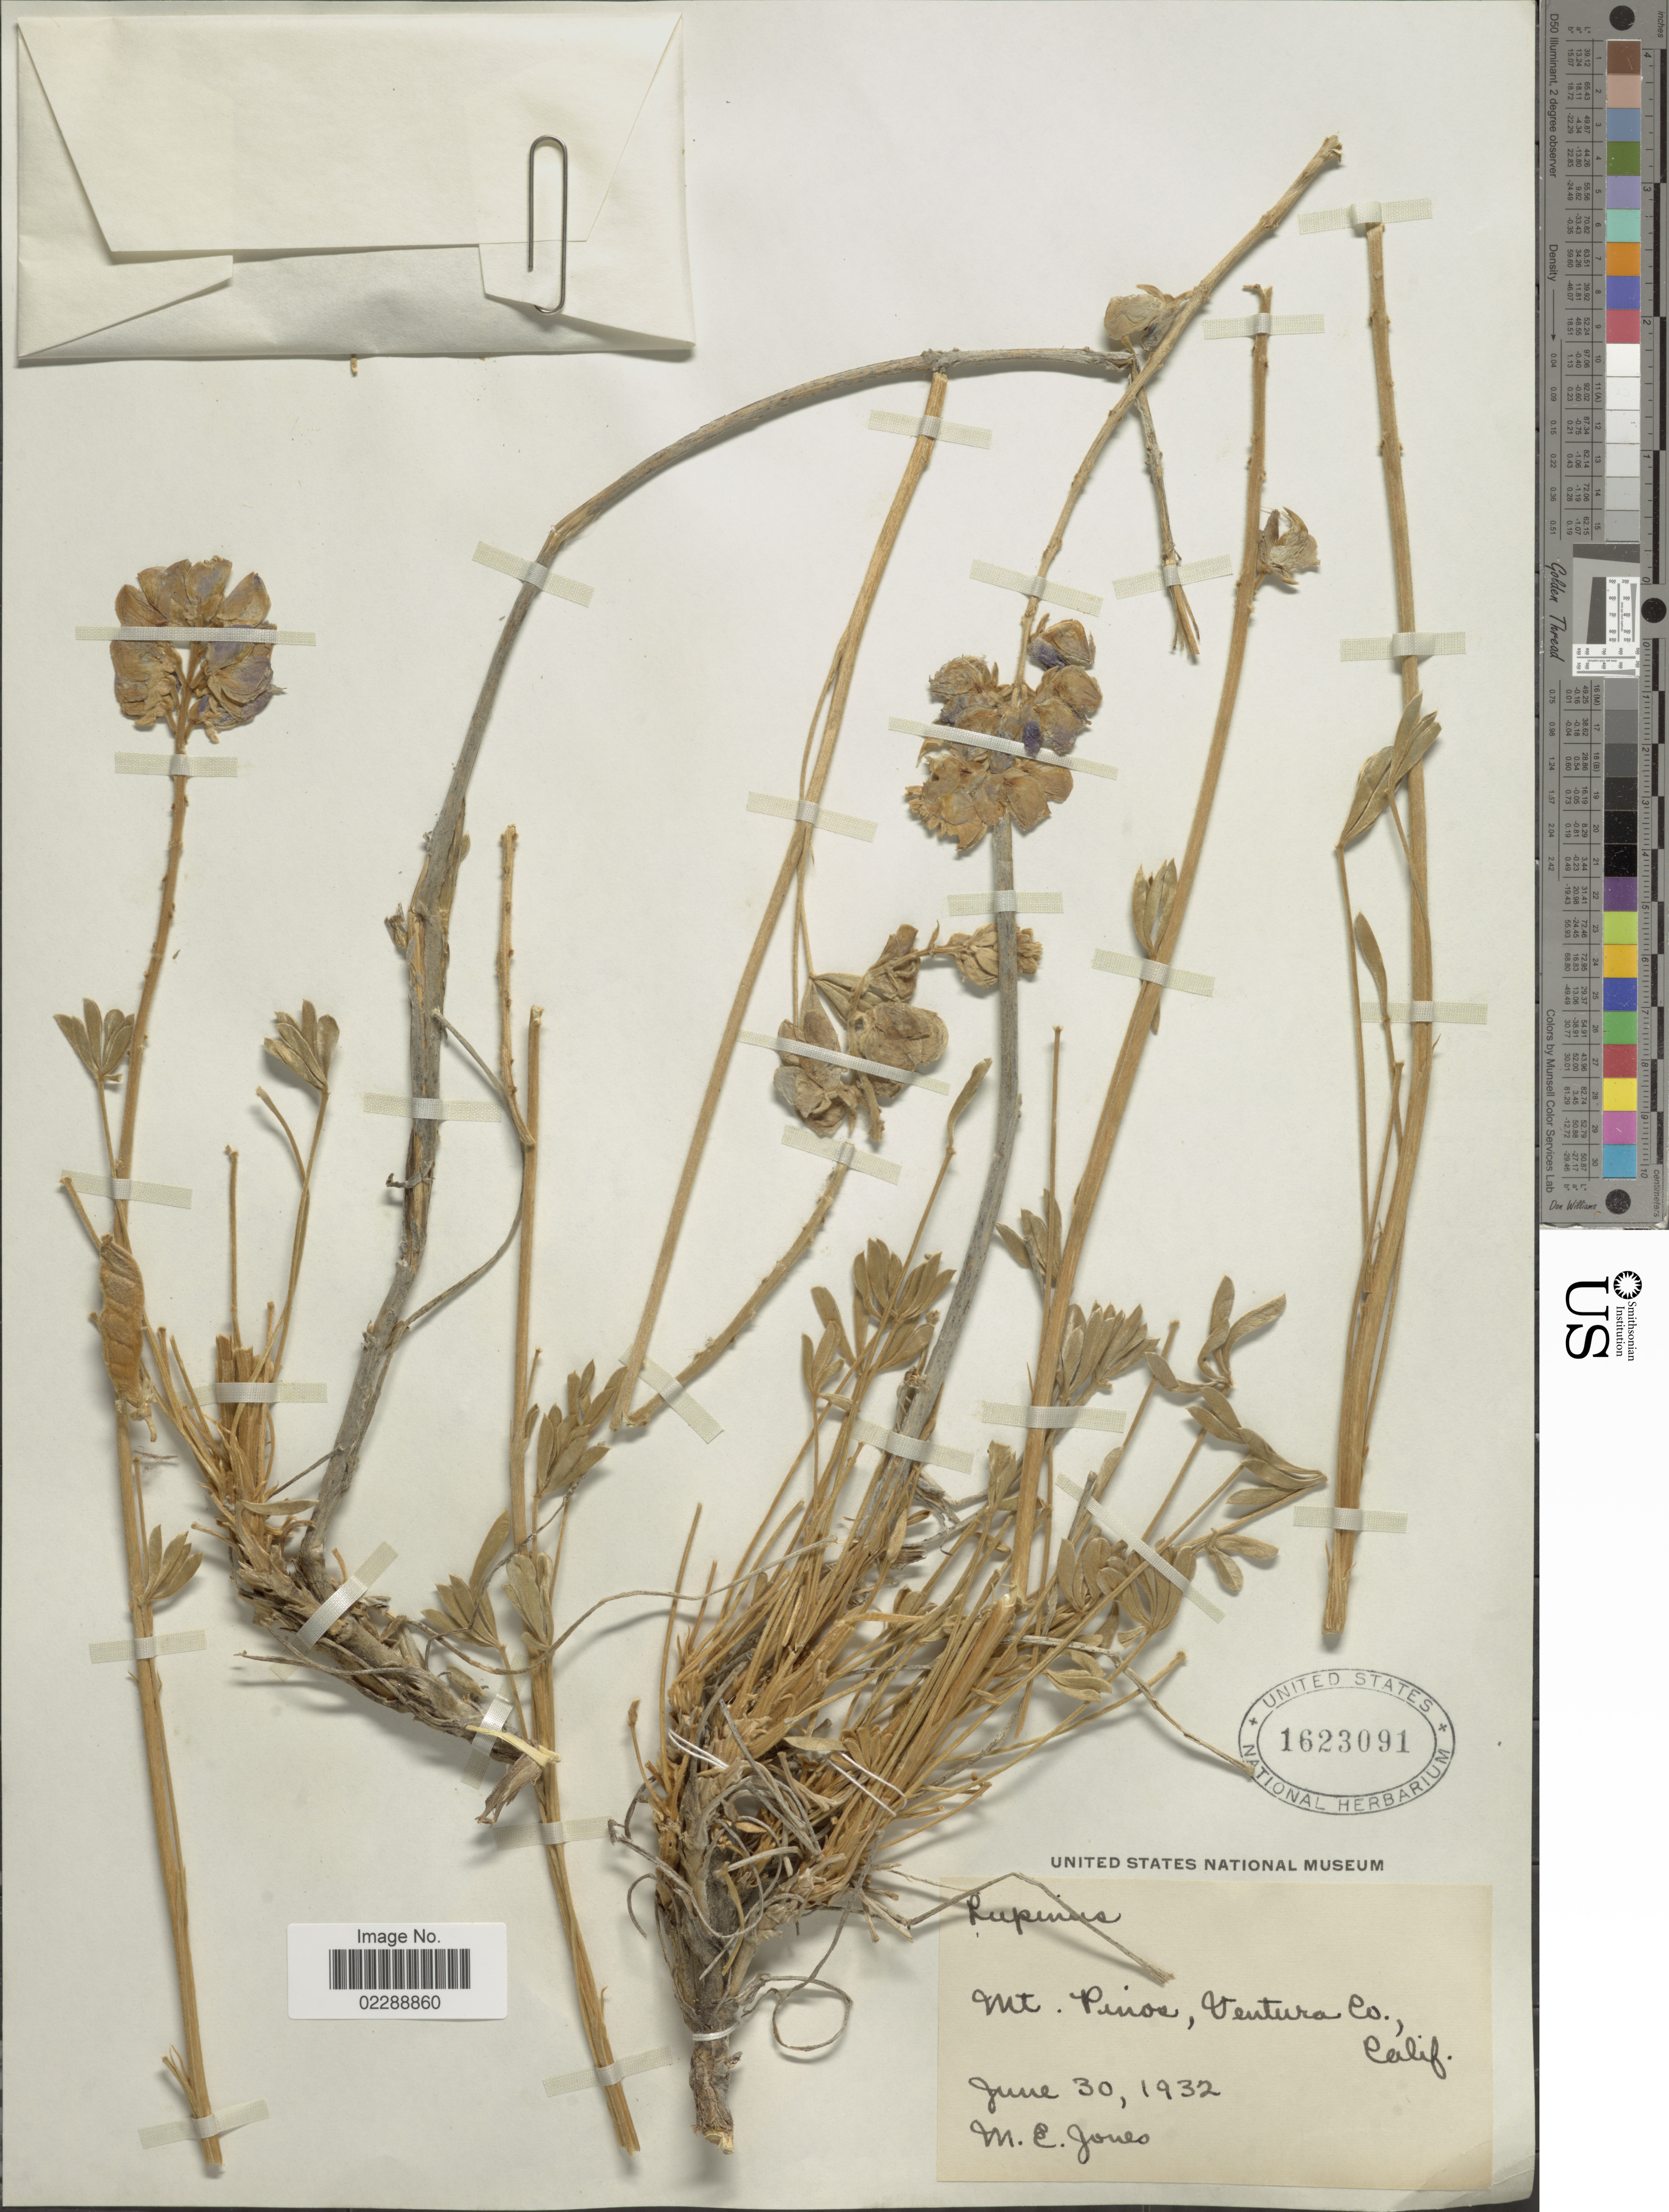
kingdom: Plantae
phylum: Tracheophyta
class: Magnoliopsida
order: Fabales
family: Fabaceae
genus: Lupinus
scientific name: Lupinus sp.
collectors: M. E. Jones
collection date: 1932-06-30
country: United States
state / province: California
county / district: Ventura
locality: Mit. Pinos, Ventura Co., Calif.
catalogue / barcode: US 1623091